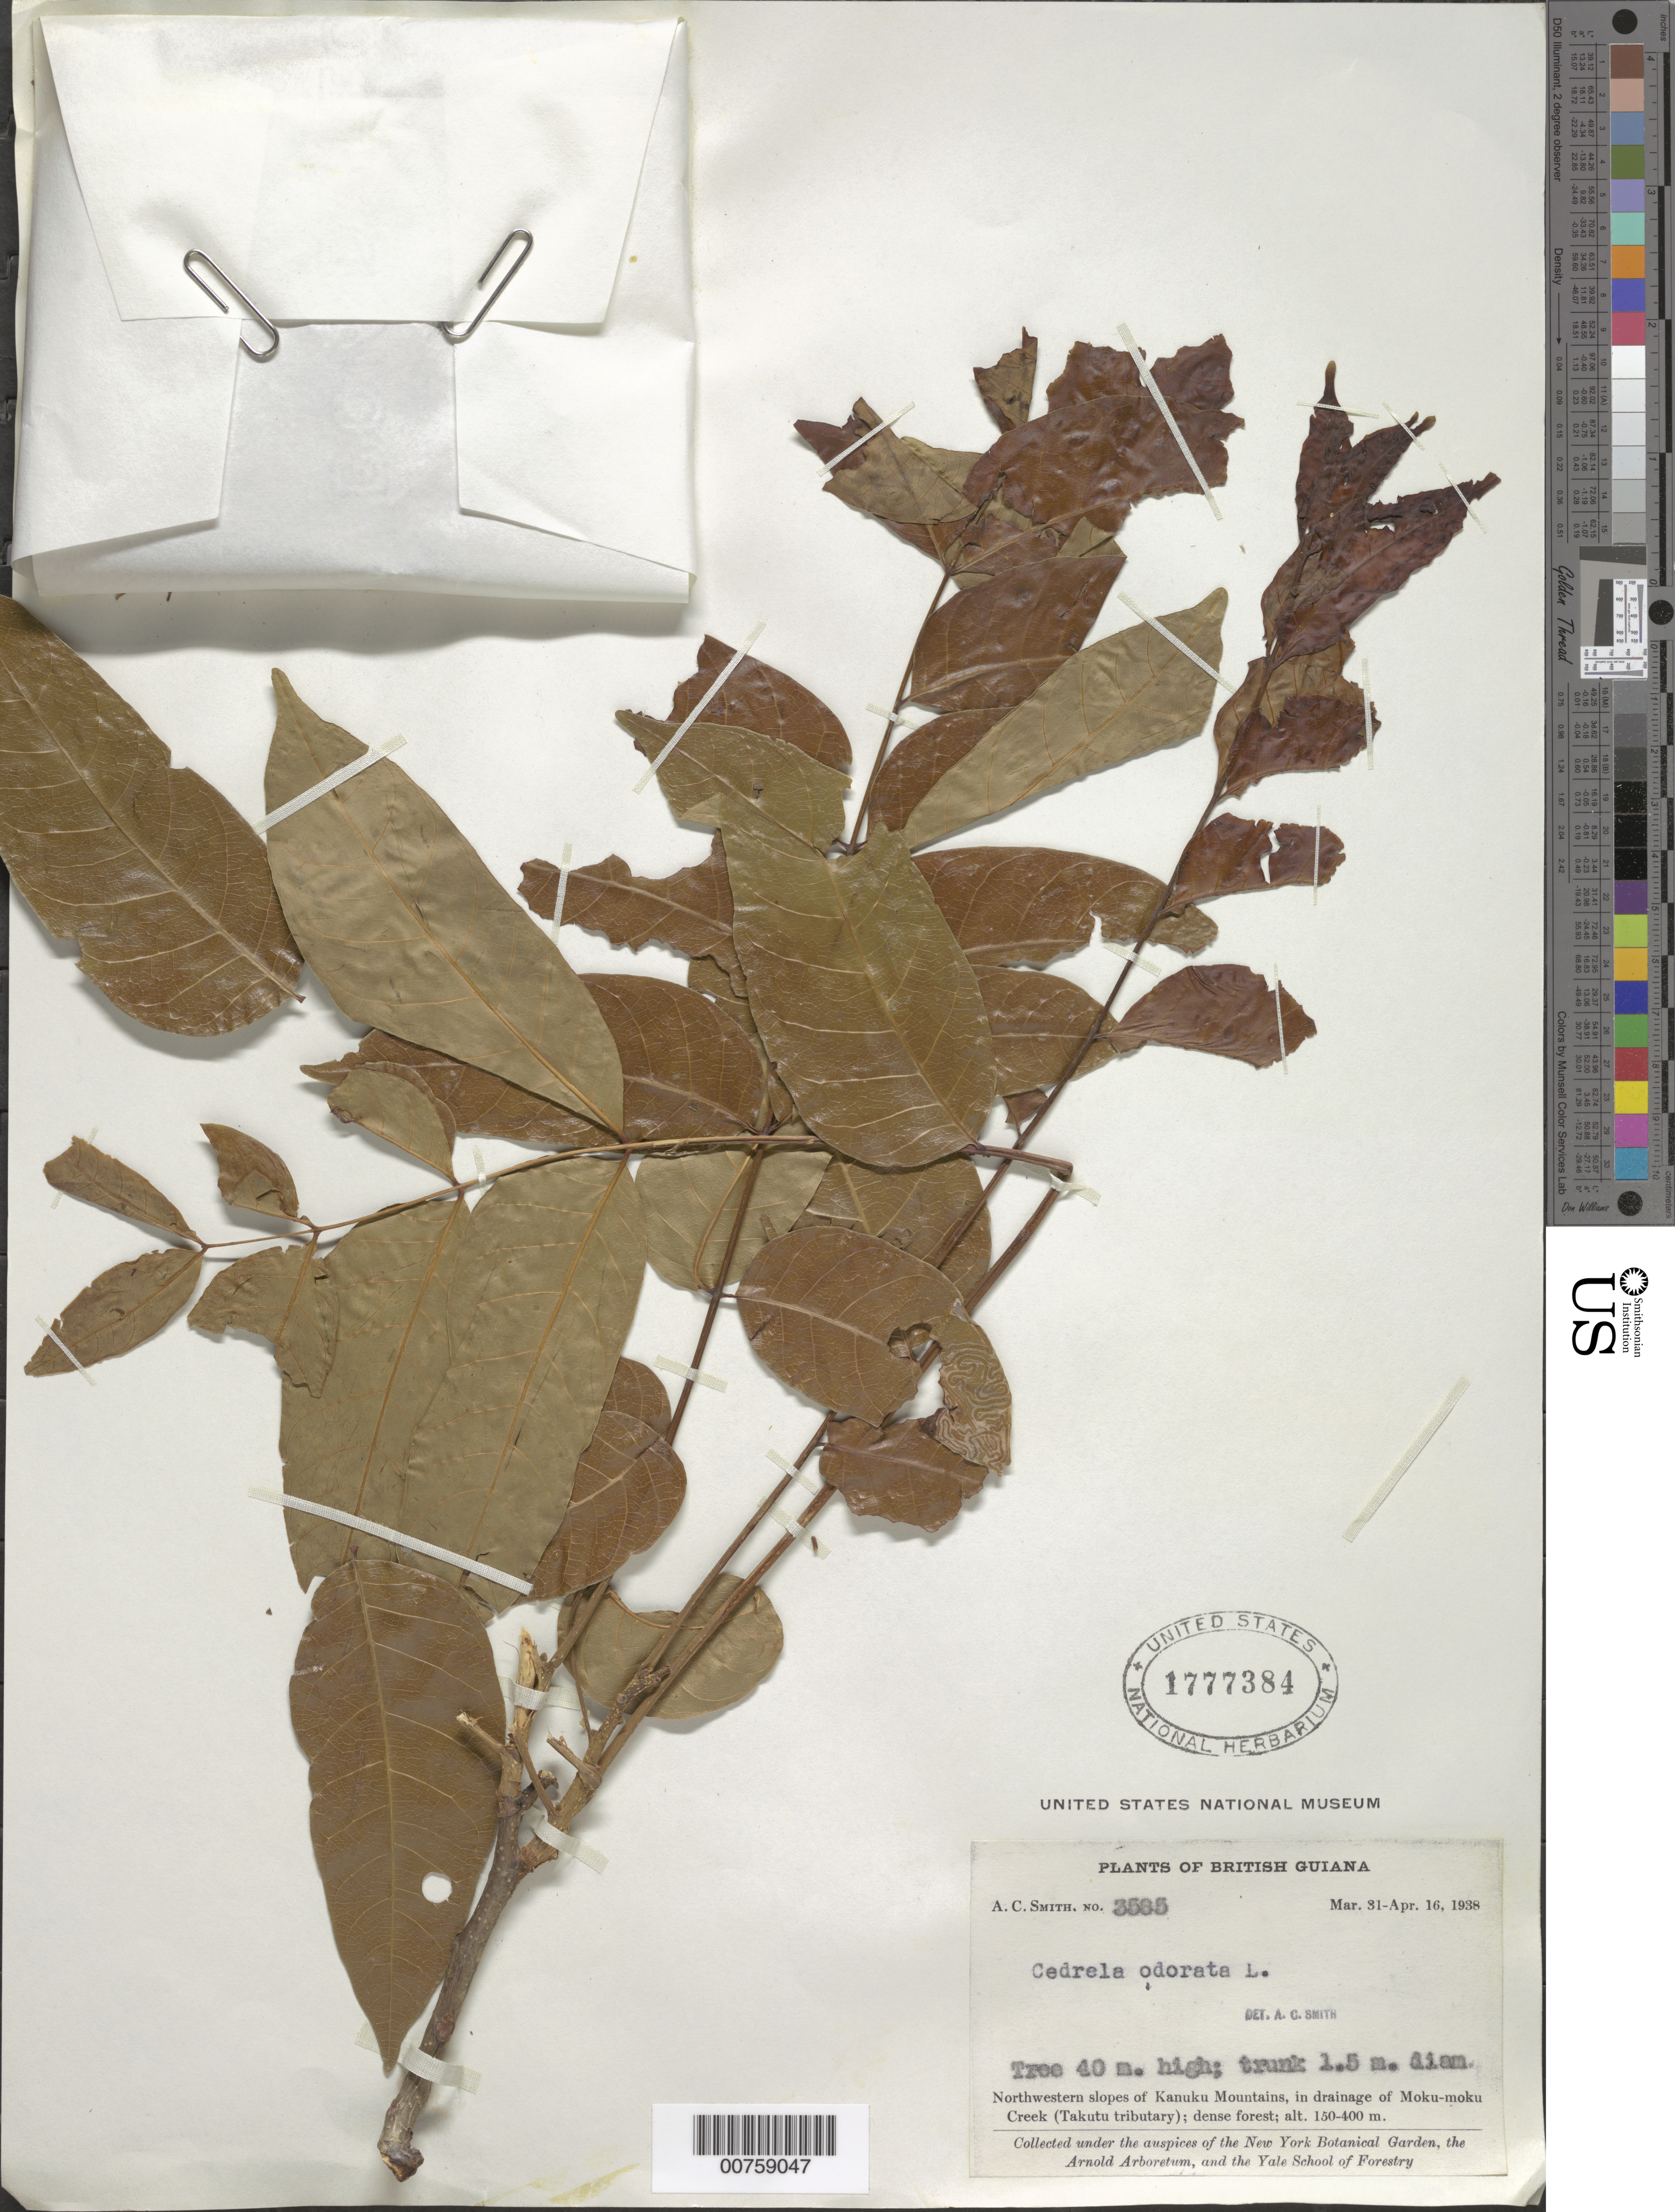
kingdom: Plantae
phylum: Tracheophyta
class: Magnoliopsida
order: Sapindales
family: Meliaceae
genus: Cedrela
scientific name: Cedrela odorata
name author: L.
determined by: Smith, A. C.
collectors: A. C. Smith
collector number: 3585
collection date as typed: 31-Mar-38 to 16-Apr-38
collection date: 1938-03-31/1938-04-16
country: Guyana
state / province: U. Takutu-U. Essequibo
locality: Kanuku Mts., NW slopes, in drainage of Moku-moku Creek (Takutu tributary)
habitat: Dense forest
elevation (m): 150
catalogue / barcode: US 1777384